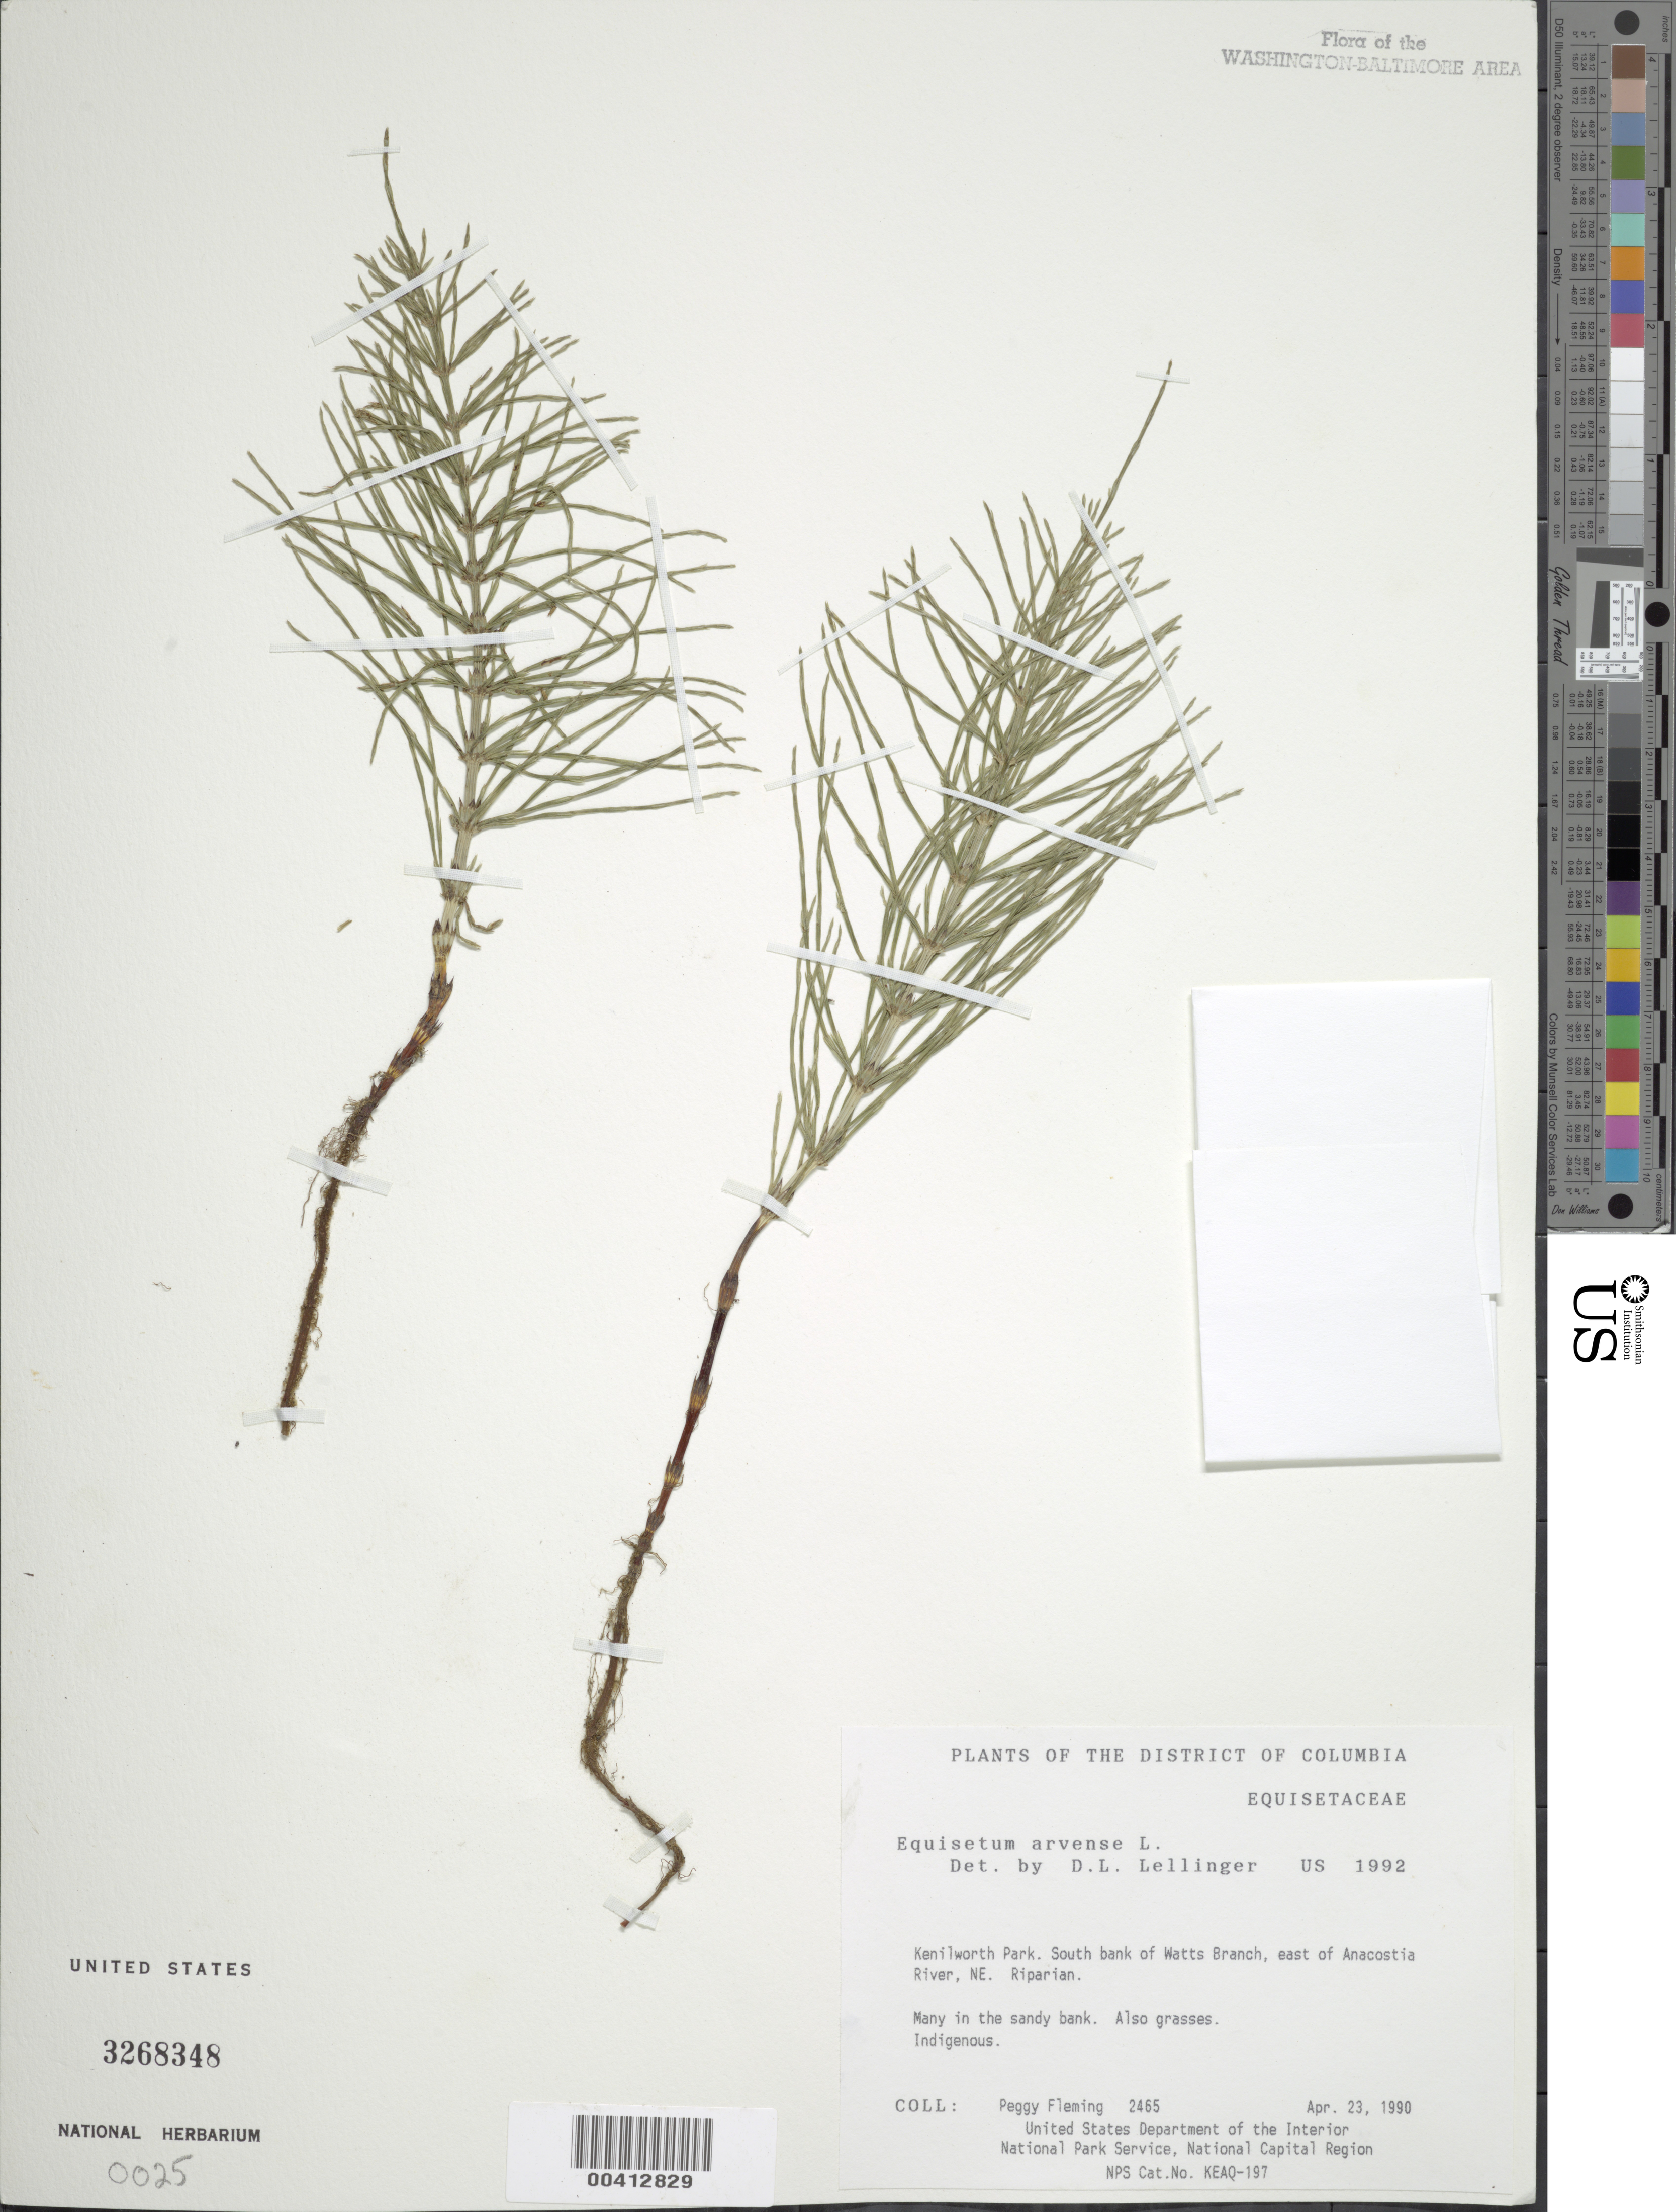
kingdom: Plantae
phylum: Tracheophyta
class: Polypodiopsida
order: Equisetales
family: Equisetaceae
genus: Equisetum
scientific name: Equisetum arvense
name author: L.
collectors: P. Fleming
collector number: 2465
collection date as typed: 23 Apr 1990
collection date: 1990-04-23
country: United States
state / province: District of Columbia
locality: Kenilworth Park, S bank of Watts Branch, E of Anacostia River, NE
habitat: Sandy bank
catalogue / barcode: US 3268348